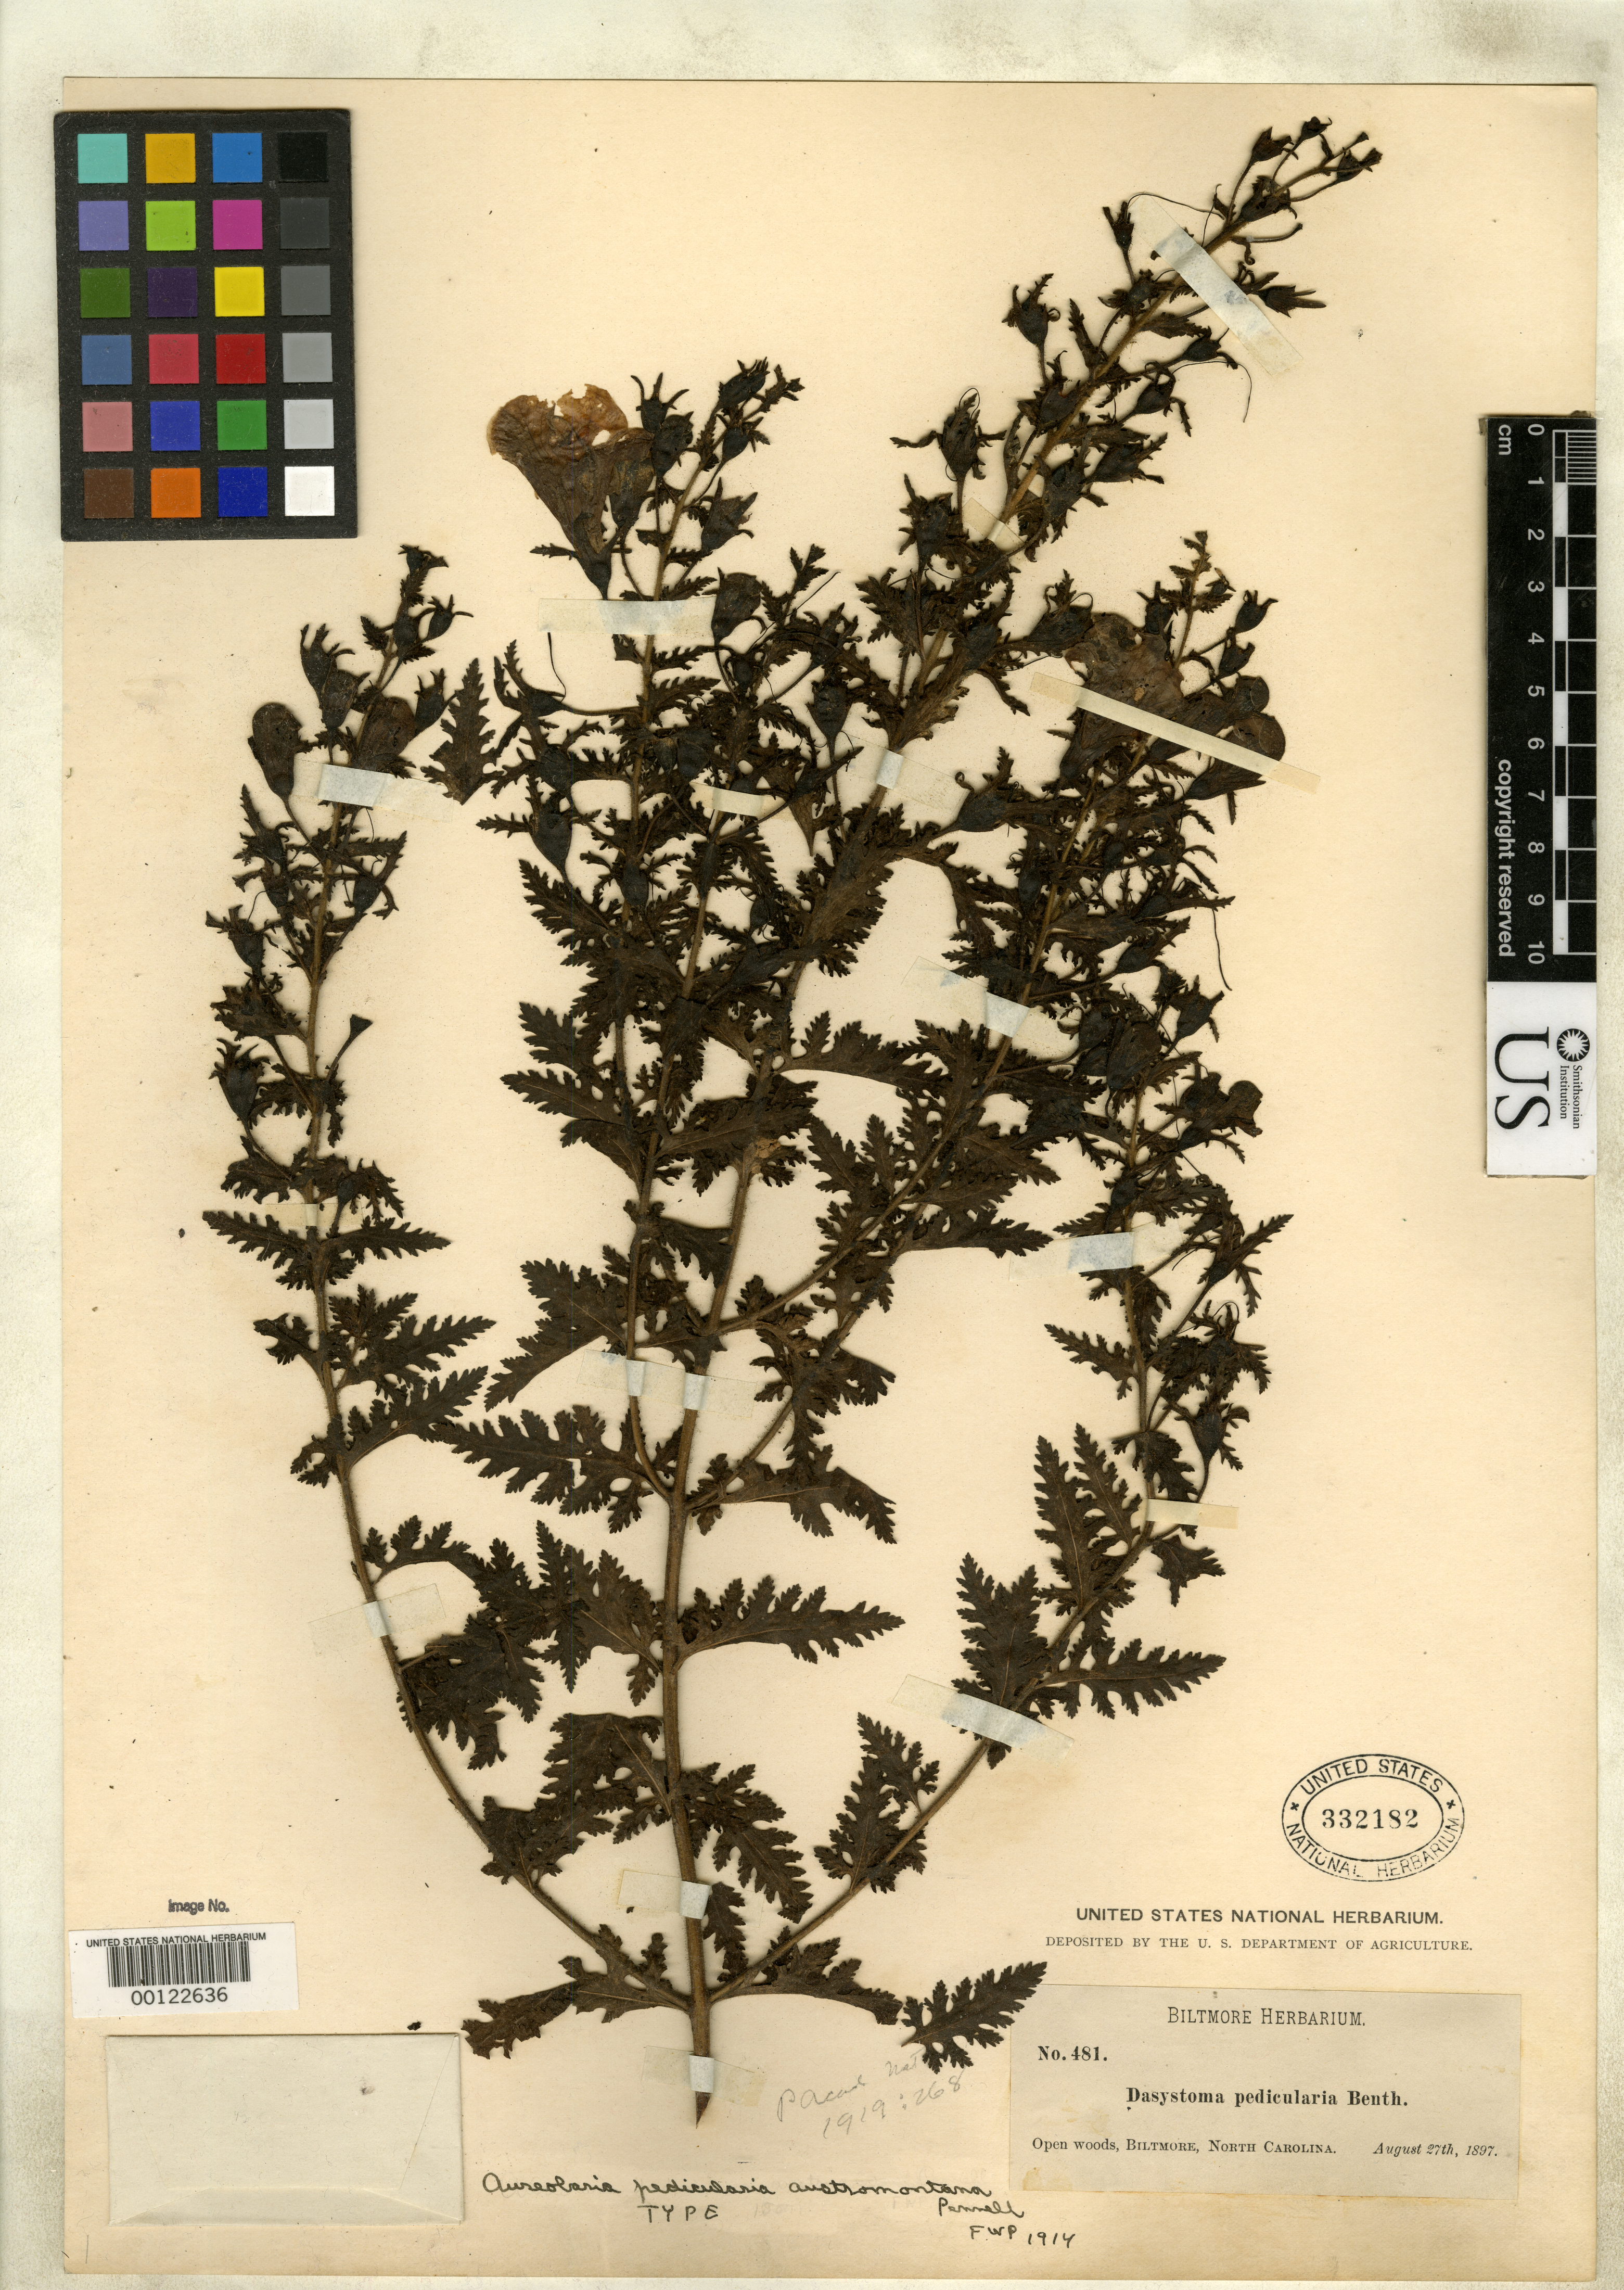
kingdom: Plantae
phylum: Tracheophyta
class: Magnoliopsida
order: Lamiales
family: Orobanchaceae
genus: Aureolaria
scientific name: Aureolaria pedicularia var. austromontana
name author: Pennell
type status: Holotype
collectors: ex herb. Biltmore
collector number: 481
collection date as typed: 27 Aug 1897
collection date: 1897-08-27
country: United States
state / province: North Carolina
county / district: Buncombe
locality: Biltmore.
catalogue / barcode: US 332182